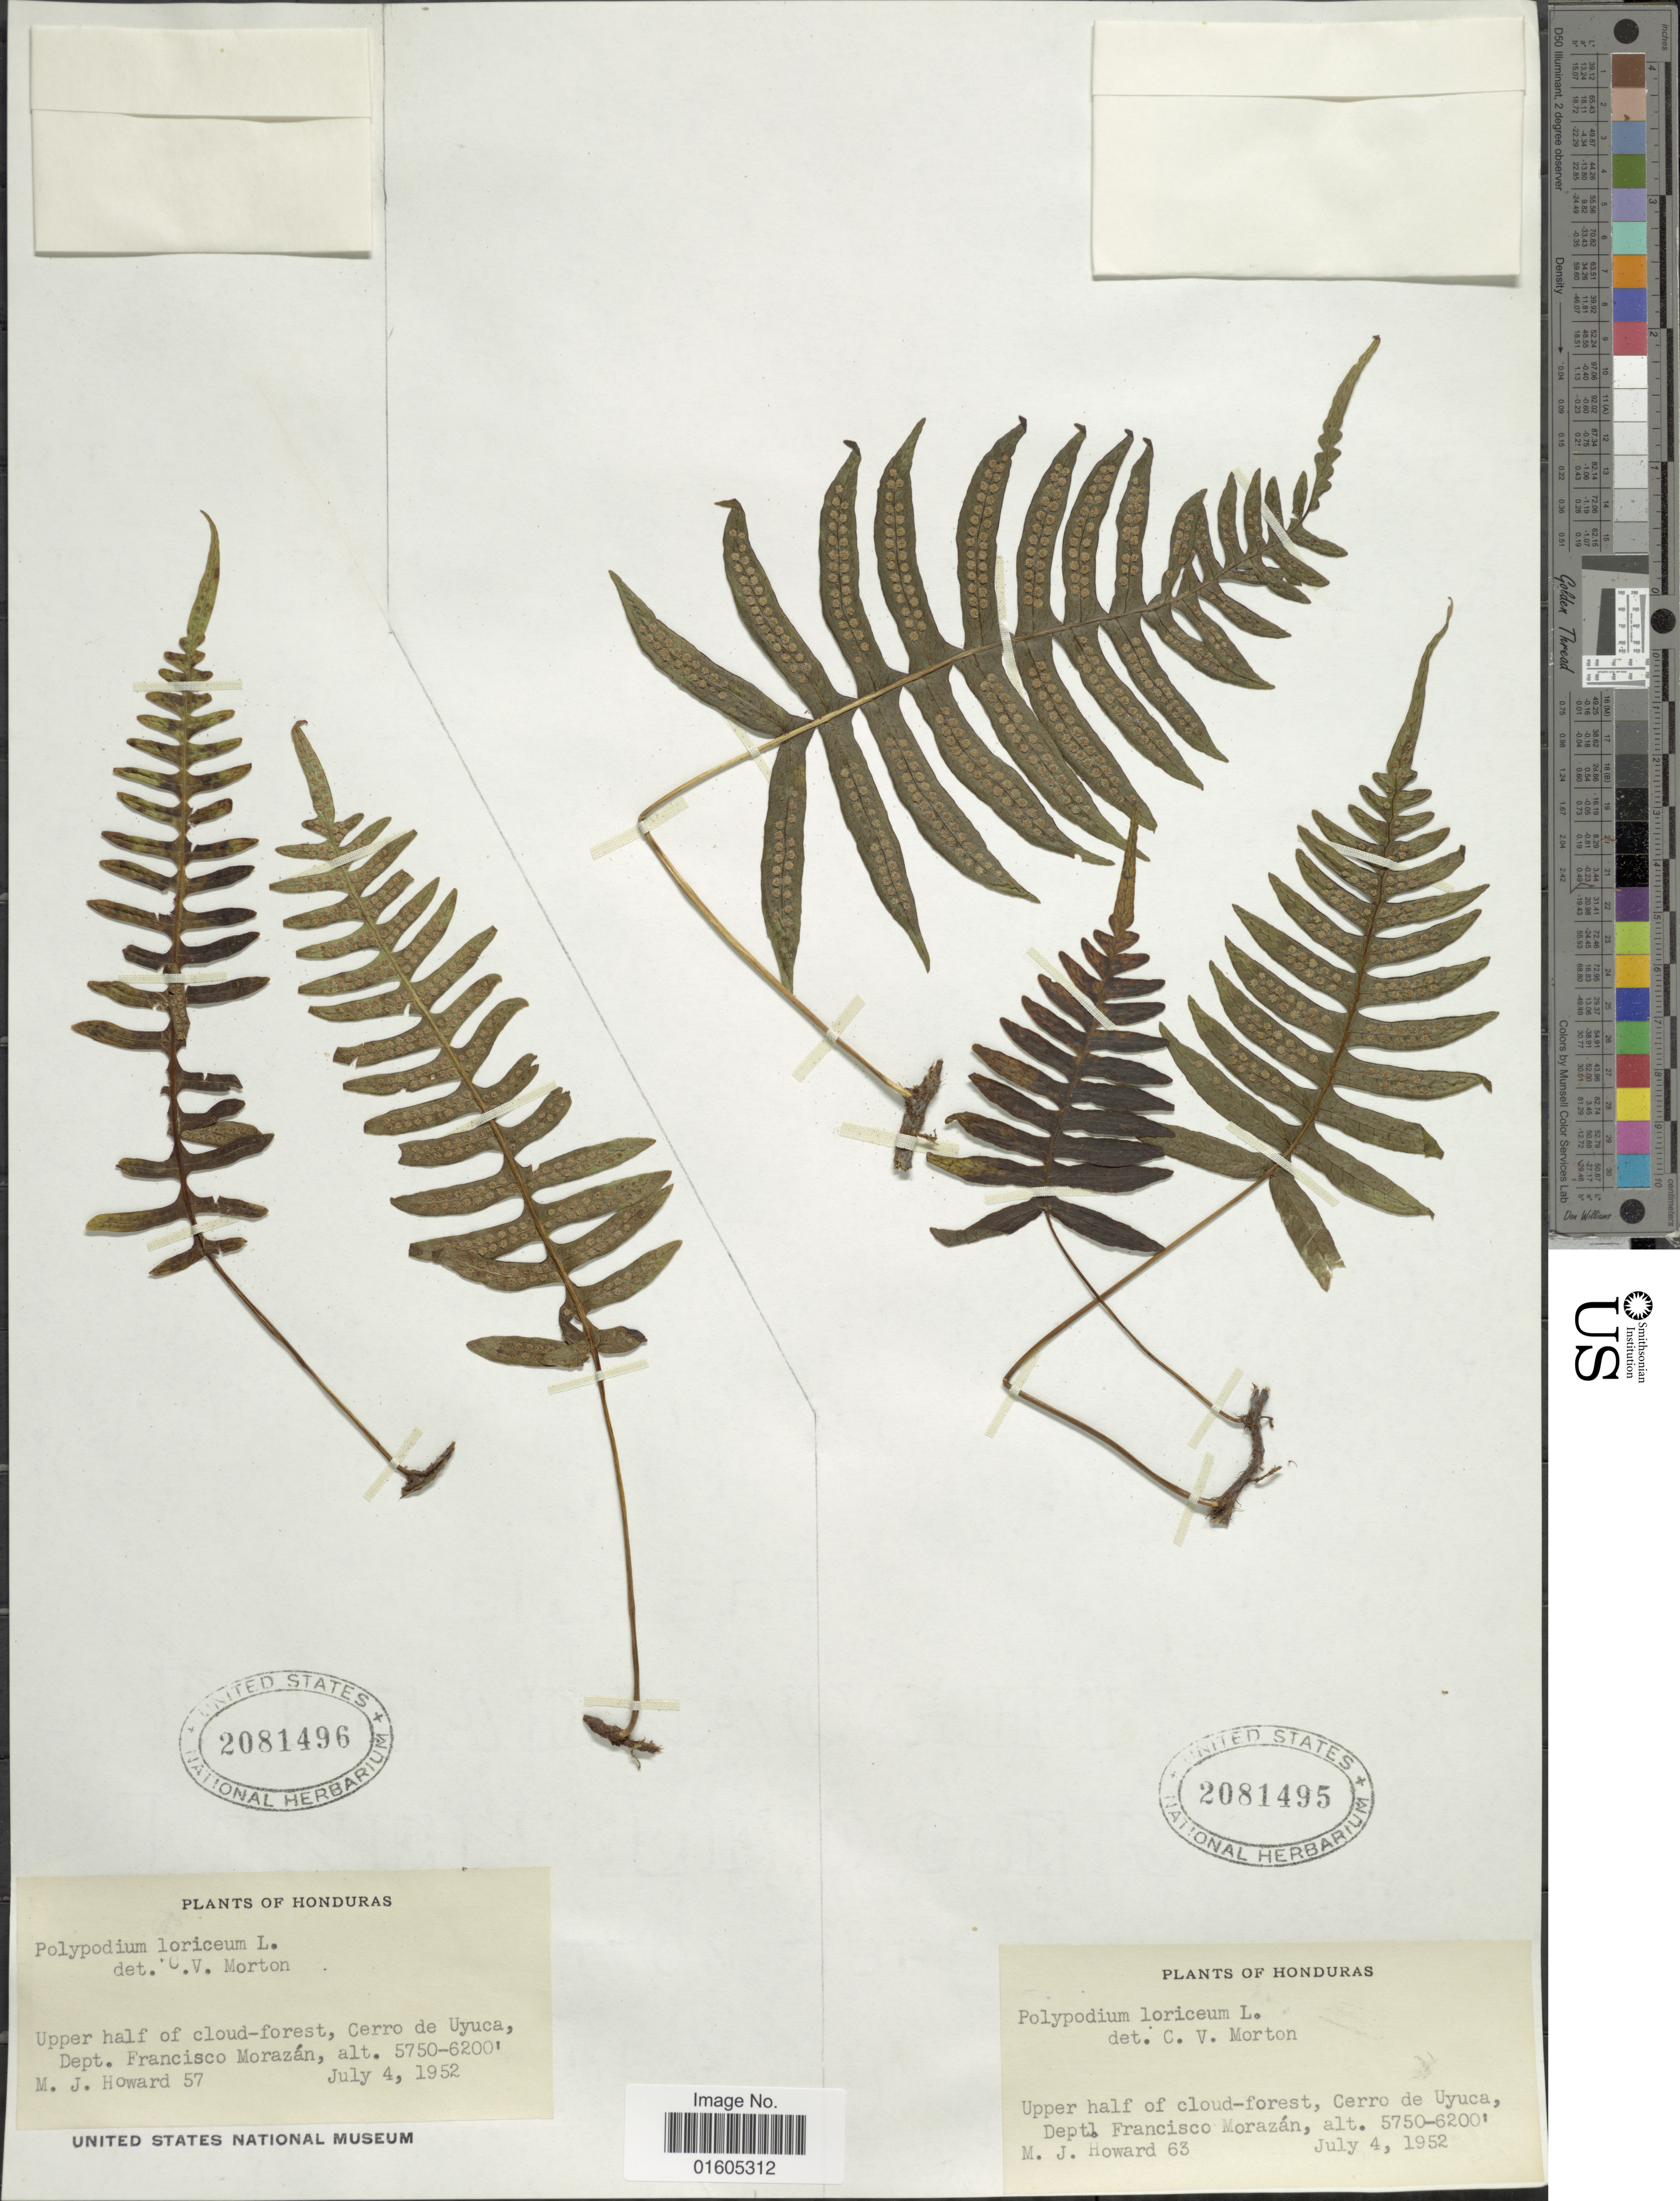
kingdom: Plantae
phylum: Tracheophyta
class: Polypodiopsida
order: Polypodiales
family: Polypodiaceae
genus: Serpocaulon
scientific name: Serpocaulon loriceum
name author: (L.) A.R. Sm.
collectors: M. Howard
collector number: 63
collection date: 1952-07-04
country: Honduras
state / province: Fco. Morazán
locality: Upper half of cloud-forest, Cerro de Uyuca, Dept. Francisco Morazán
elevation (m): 1753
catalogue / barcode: US 2081495-2